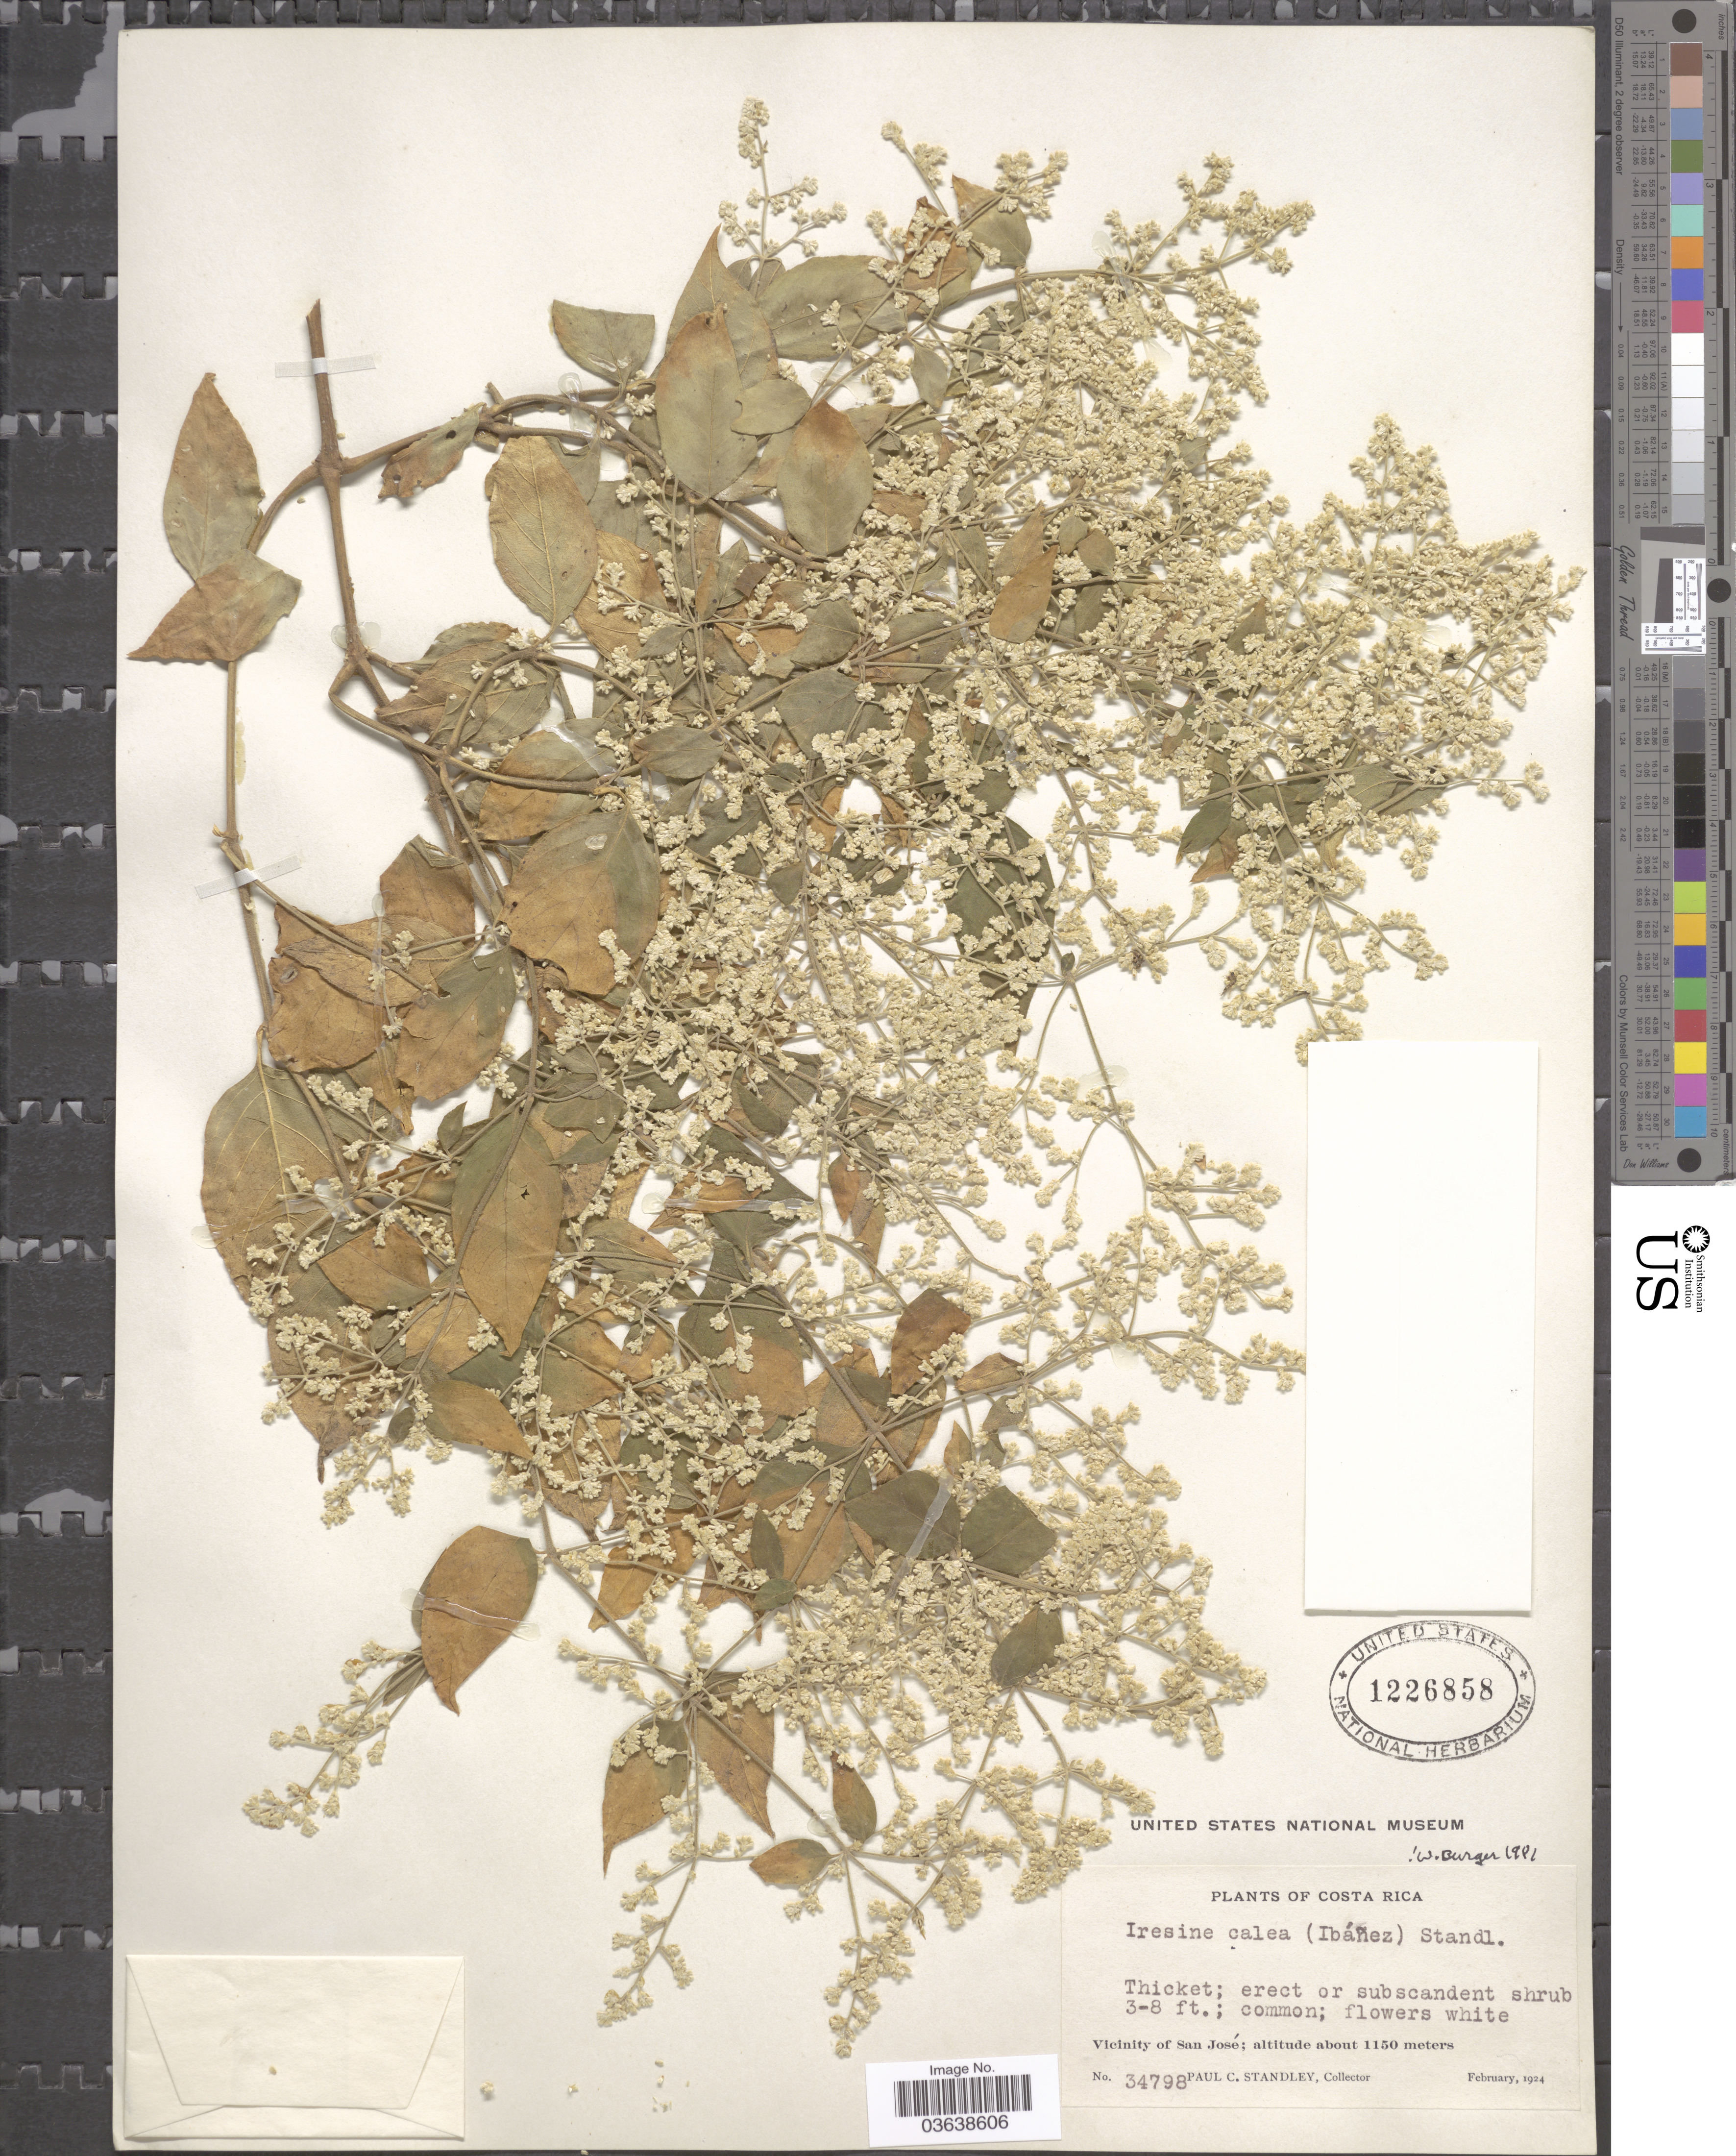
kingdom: Plantae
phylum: Tracheophyta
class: Magnoliopsida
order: Caryophyllales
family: Amaranthaceae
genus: Iresine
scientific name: Iresine calea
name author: (Ibáñez) Standl.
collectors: P. C. Standley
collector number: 34798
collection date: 1924-02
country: Costa Rica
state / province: San José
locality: Vicinity of San José.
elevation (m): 1150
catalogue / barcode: US 1226858